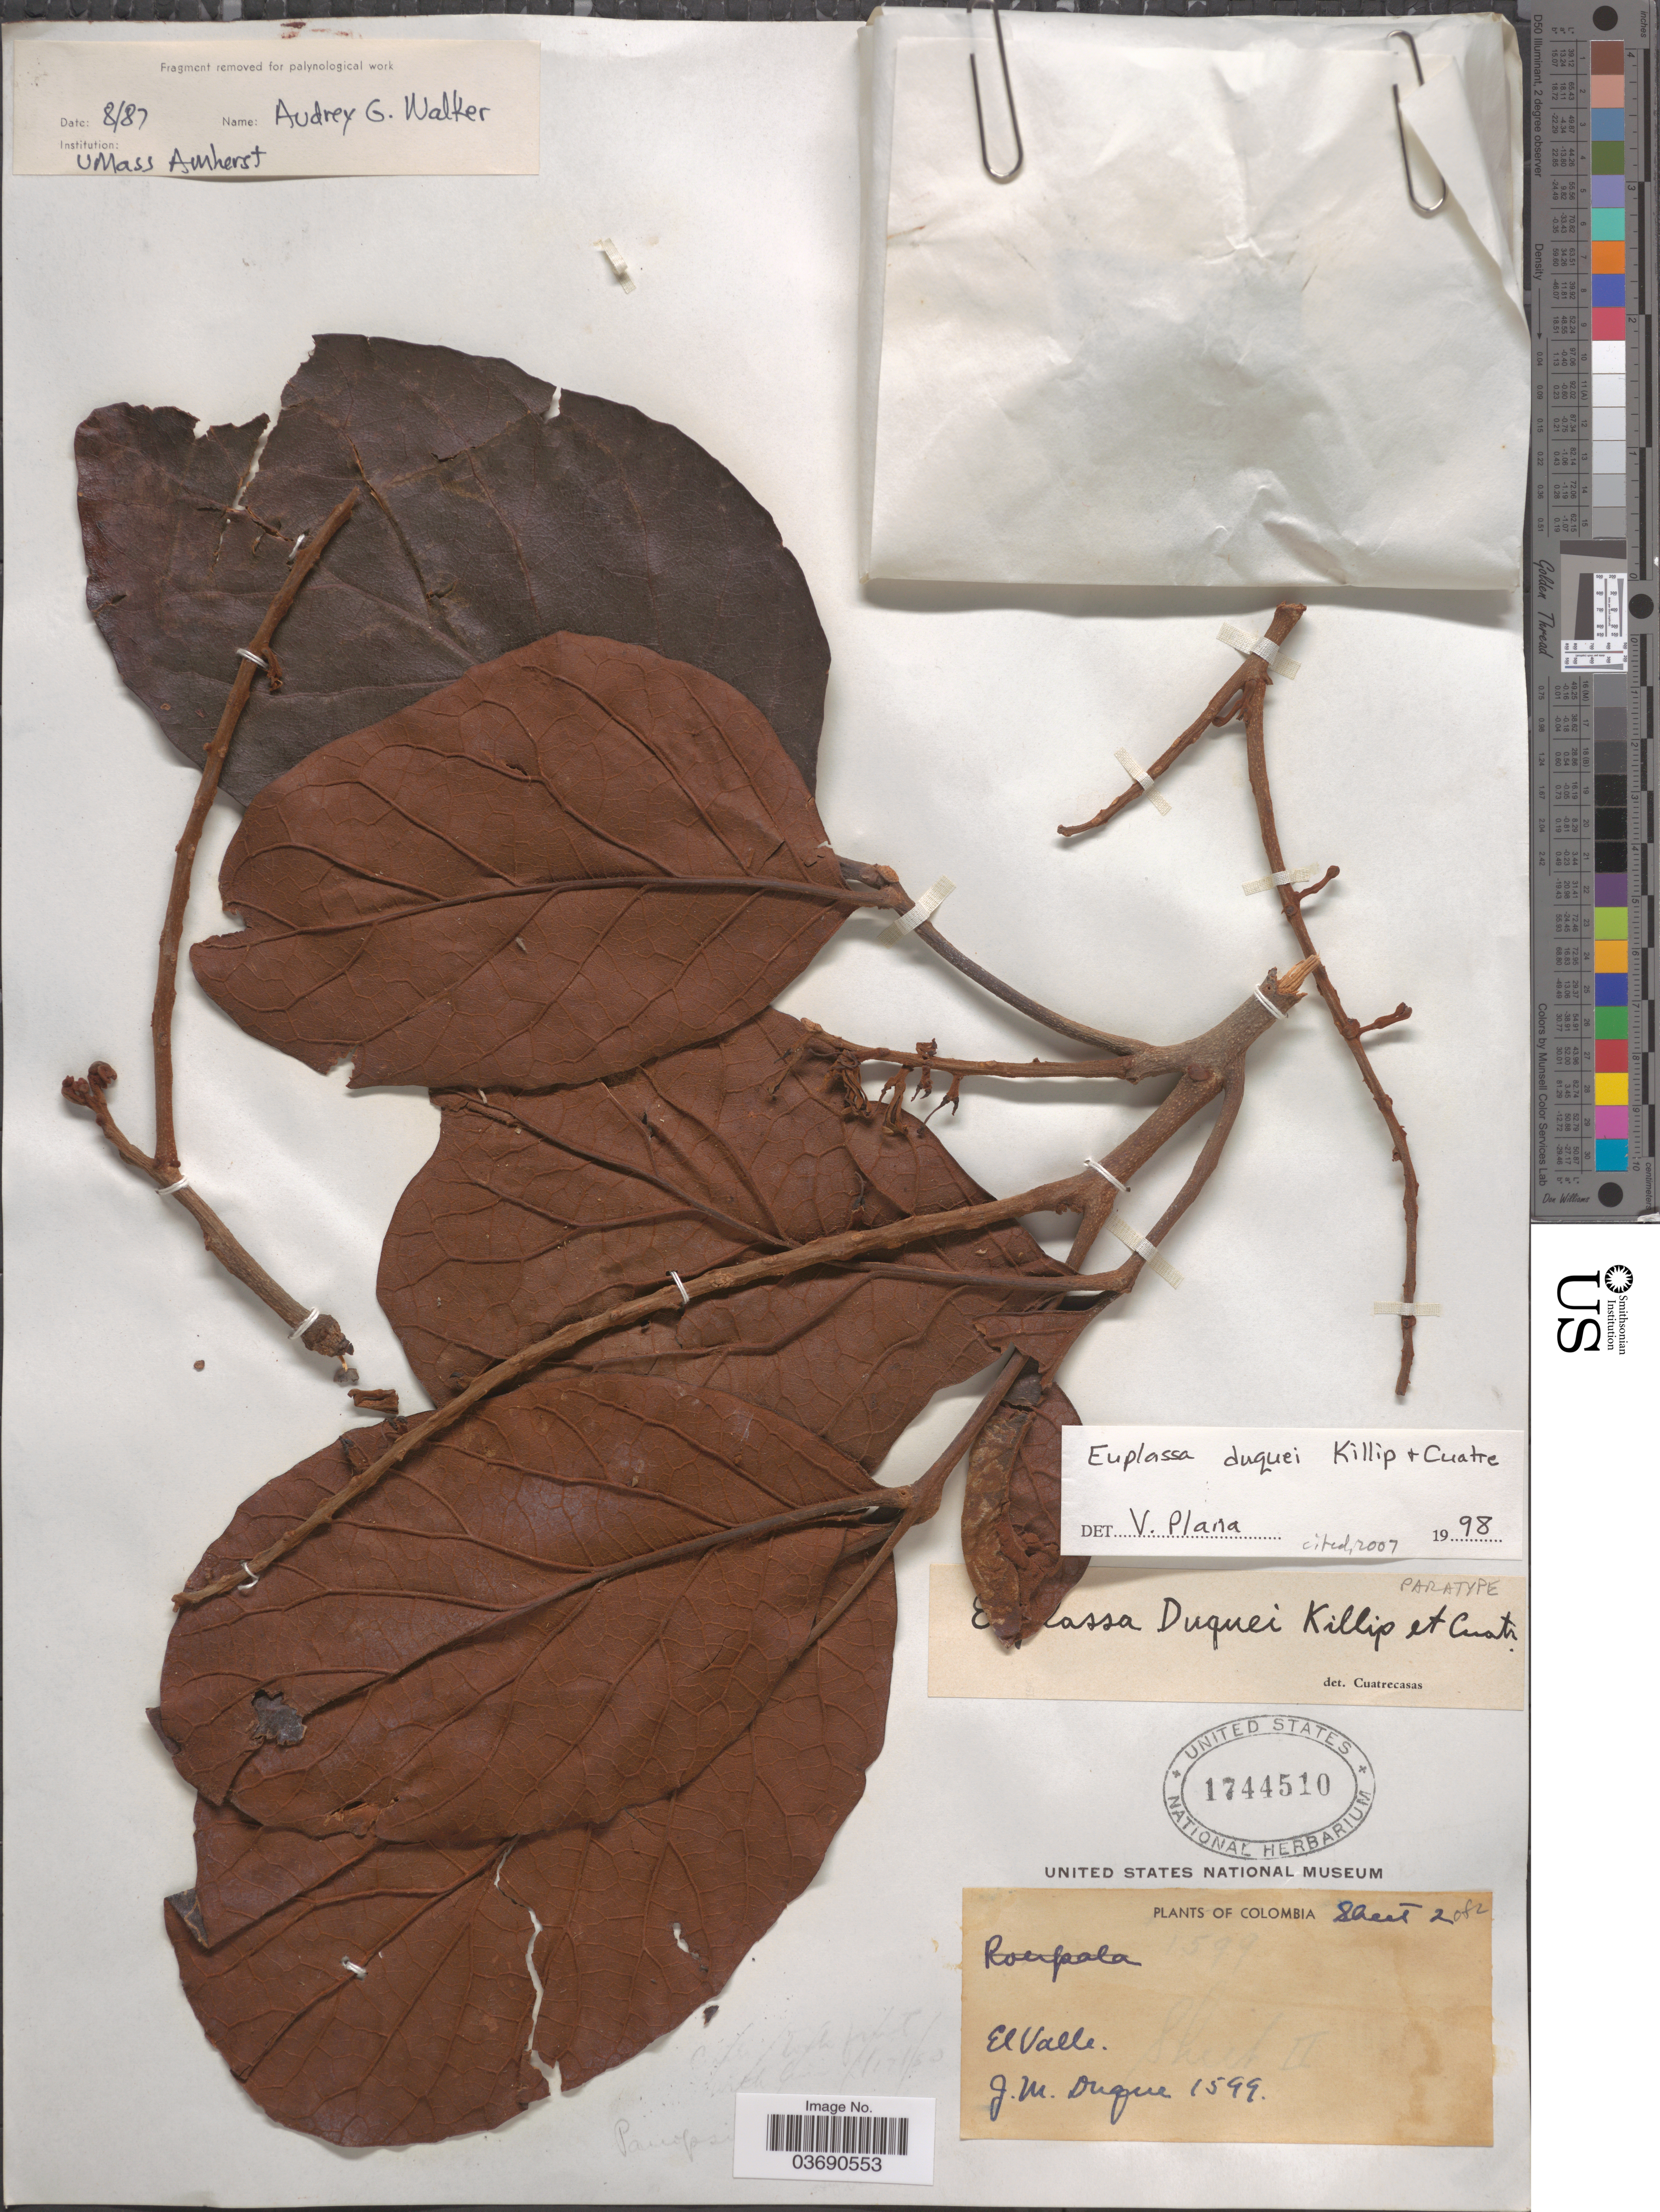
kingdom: Plantae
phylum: Tracheophyta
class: Magnoliopsida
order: Proteales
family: Proteaceae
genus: Euplassa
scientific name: Euplassa duquei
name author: Killip & Cuatrec.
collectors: J. Duque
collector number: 1599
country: Colombia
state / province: Valle del Cauca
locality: El Valle.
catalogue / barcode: US 1744510